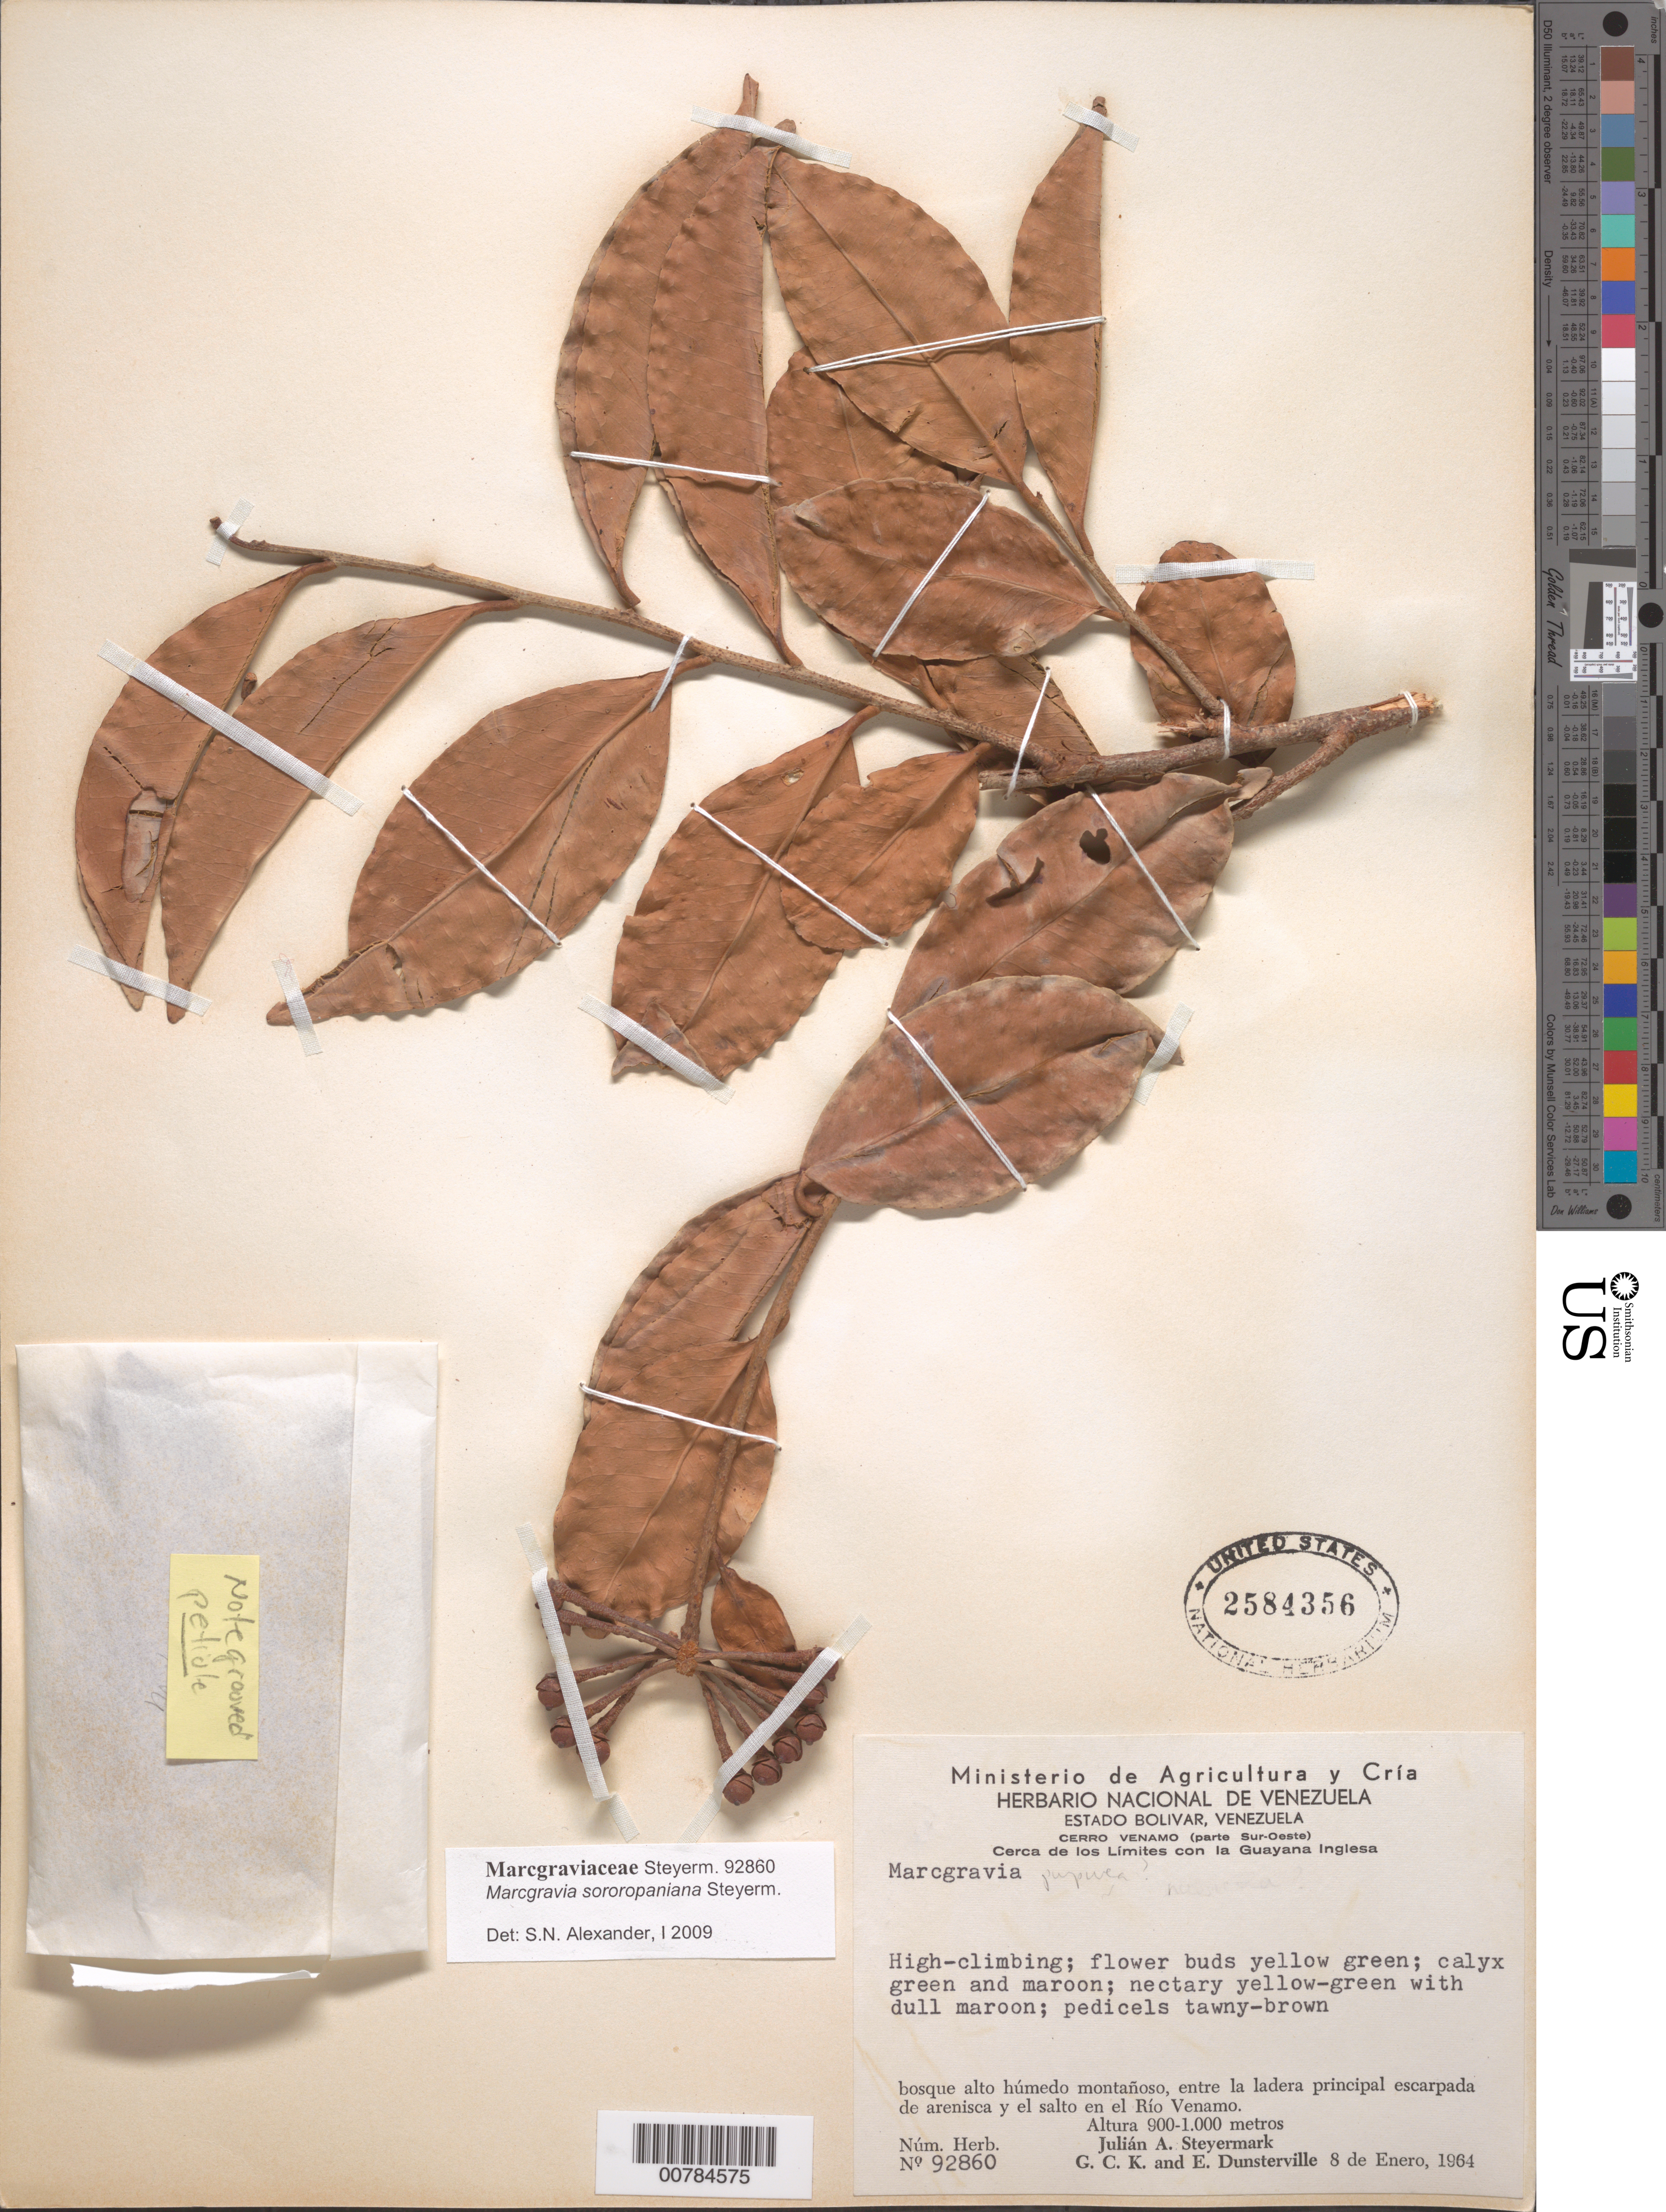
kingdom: Plantae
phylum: Tracheophyta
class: Magnoliopsida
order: Ericales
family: Marcgraviaceae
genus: Marcgravia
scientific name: Marcgravia sororopaniana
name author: Steyerm.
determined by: Alexander, S. N.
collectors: J. Steyermark, G. C. K. Dunsterville & E. Dunsterville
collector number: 92860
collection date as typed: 8-Jan-64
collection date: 1964-01-08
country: Venezuela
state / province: Bolívar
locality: Cerro Venamo, cerca de los Límites con la Guayana Inglesa, entre la ladera principal escarpada de arenisca y el salto en el Río Venamo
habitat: High wet montane forest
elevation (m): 900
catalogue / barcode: US 2584356